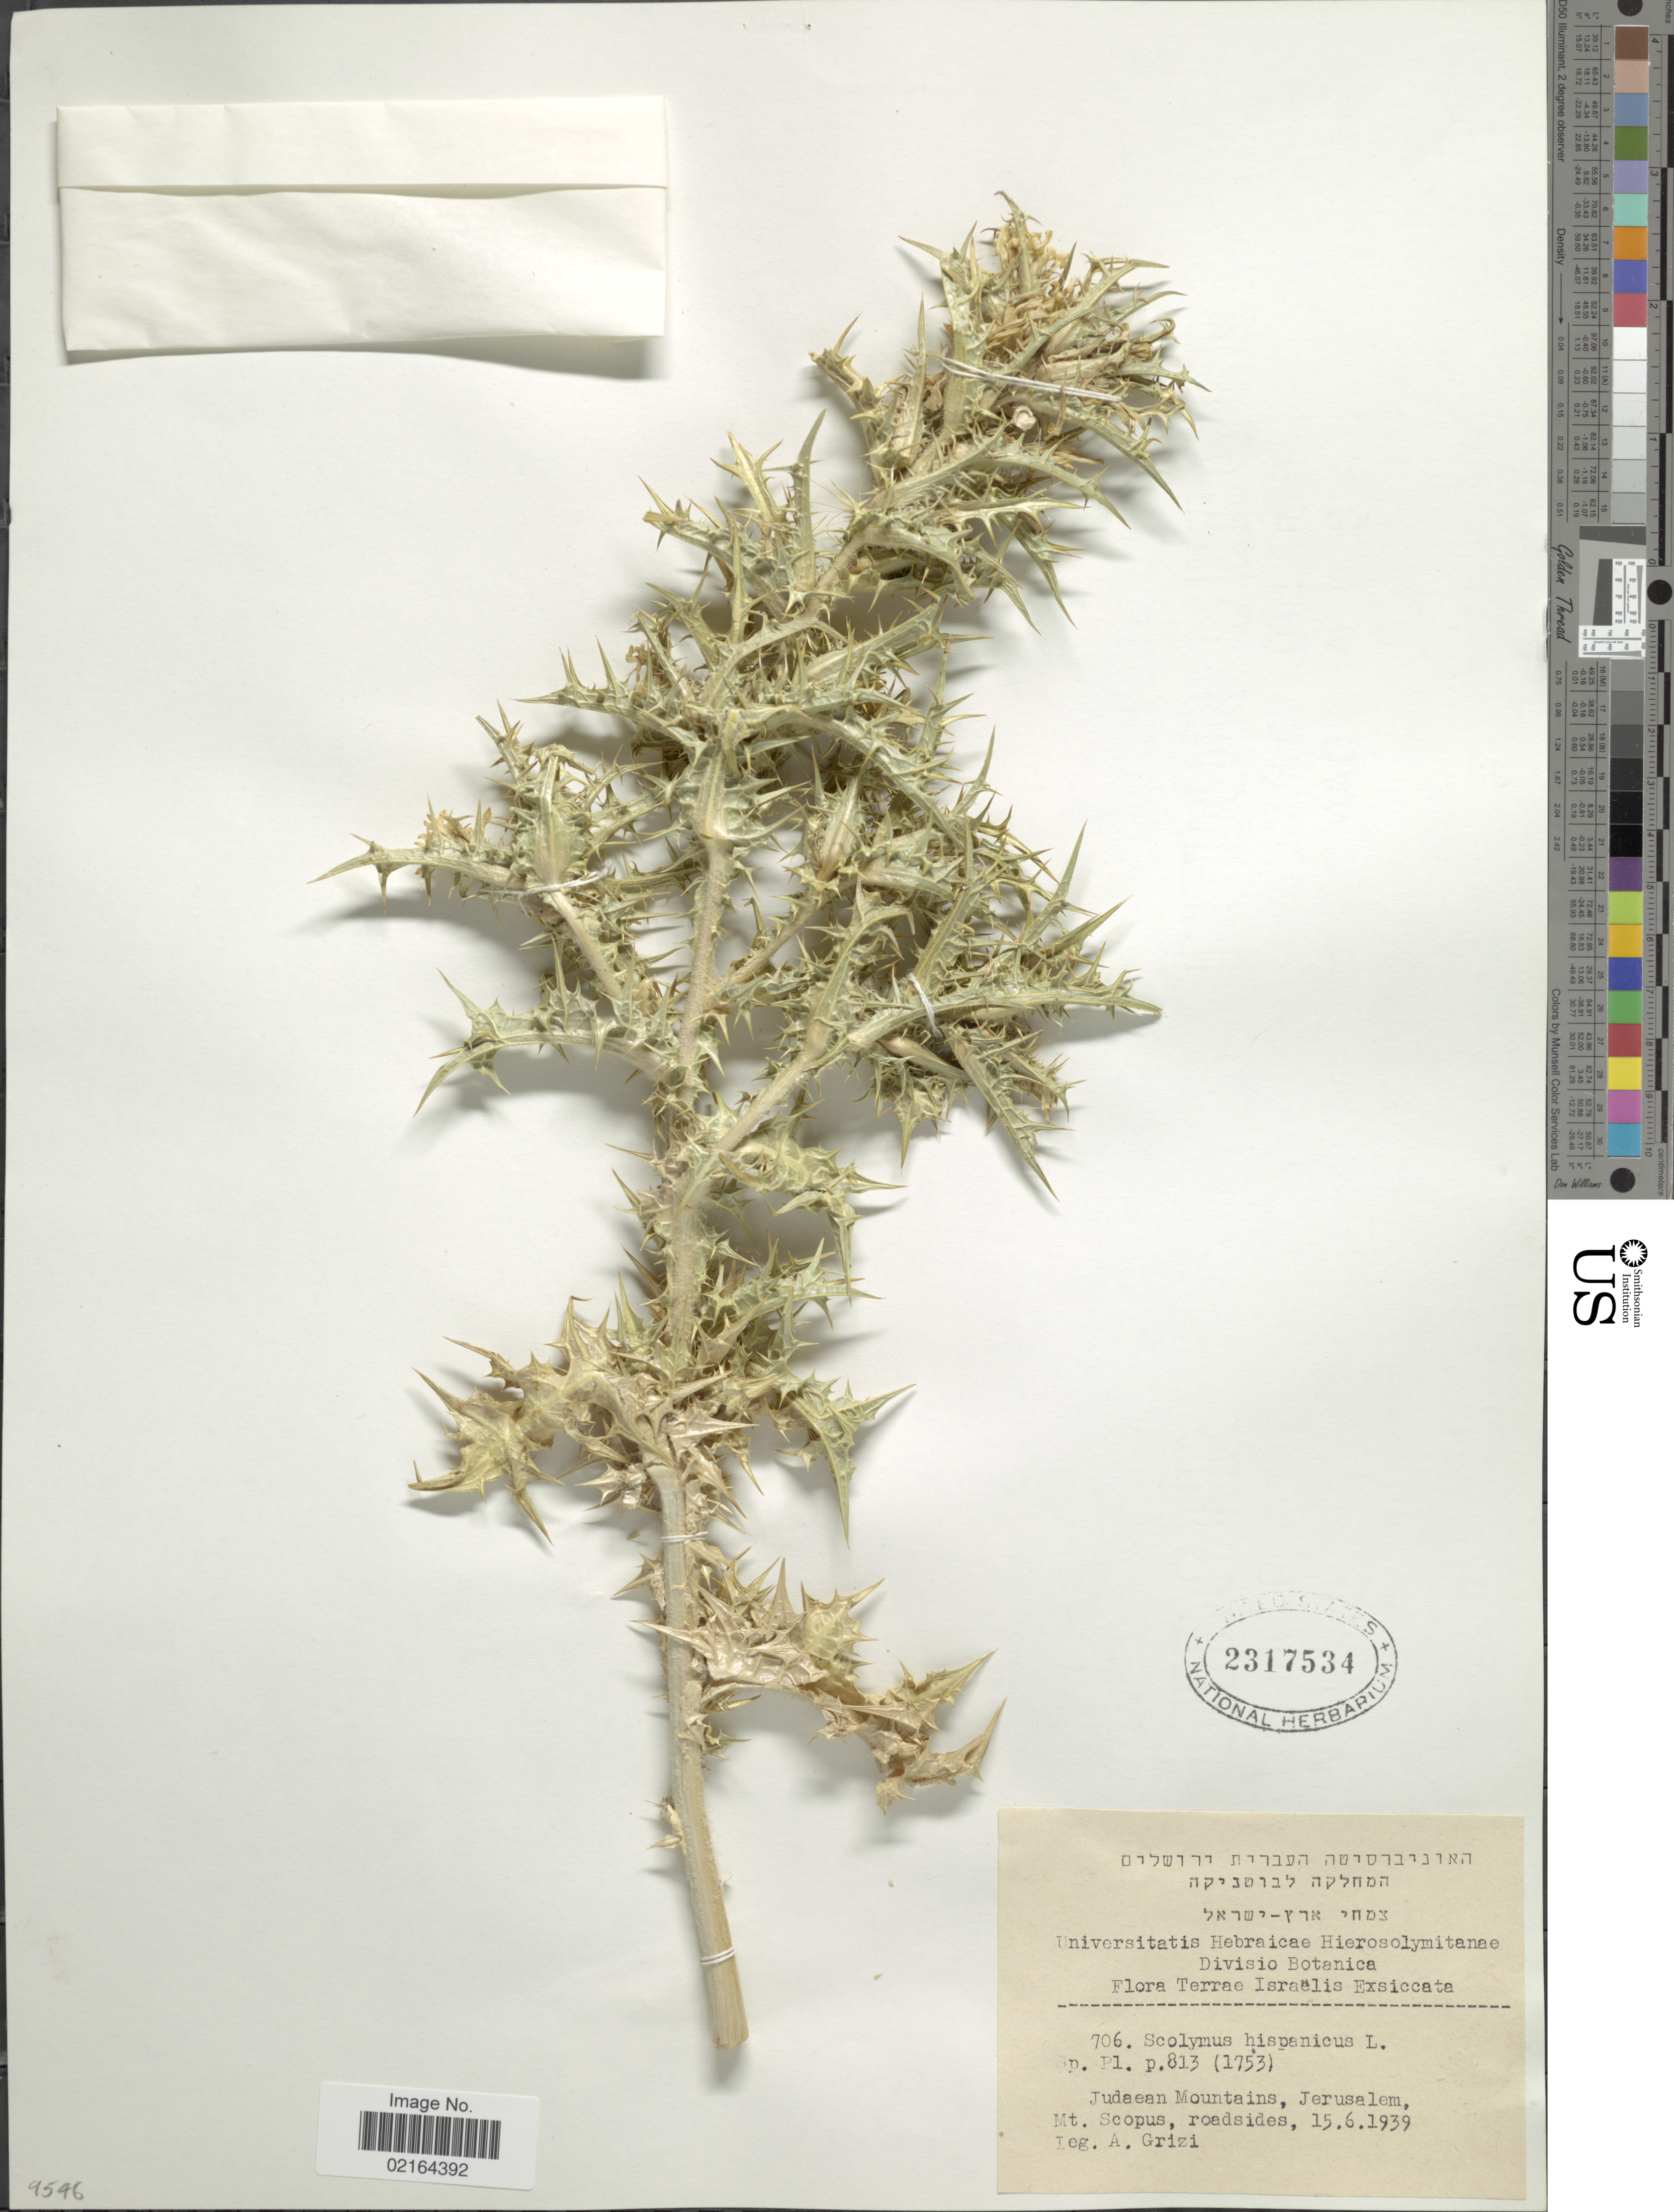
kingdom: Plantae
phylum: Tracheophyta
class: Magnoliopsida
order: Asterales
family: Asteraceae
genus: Scolymus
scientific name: Scolymus hispanicus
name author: L.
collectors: A. Grizi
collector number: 706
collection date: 1939-06-15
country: Israel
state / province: Jerusalem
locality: Judaean Mountains, Jerusalem, Mt,. Scopus, roadsides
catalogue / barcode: US 2317534